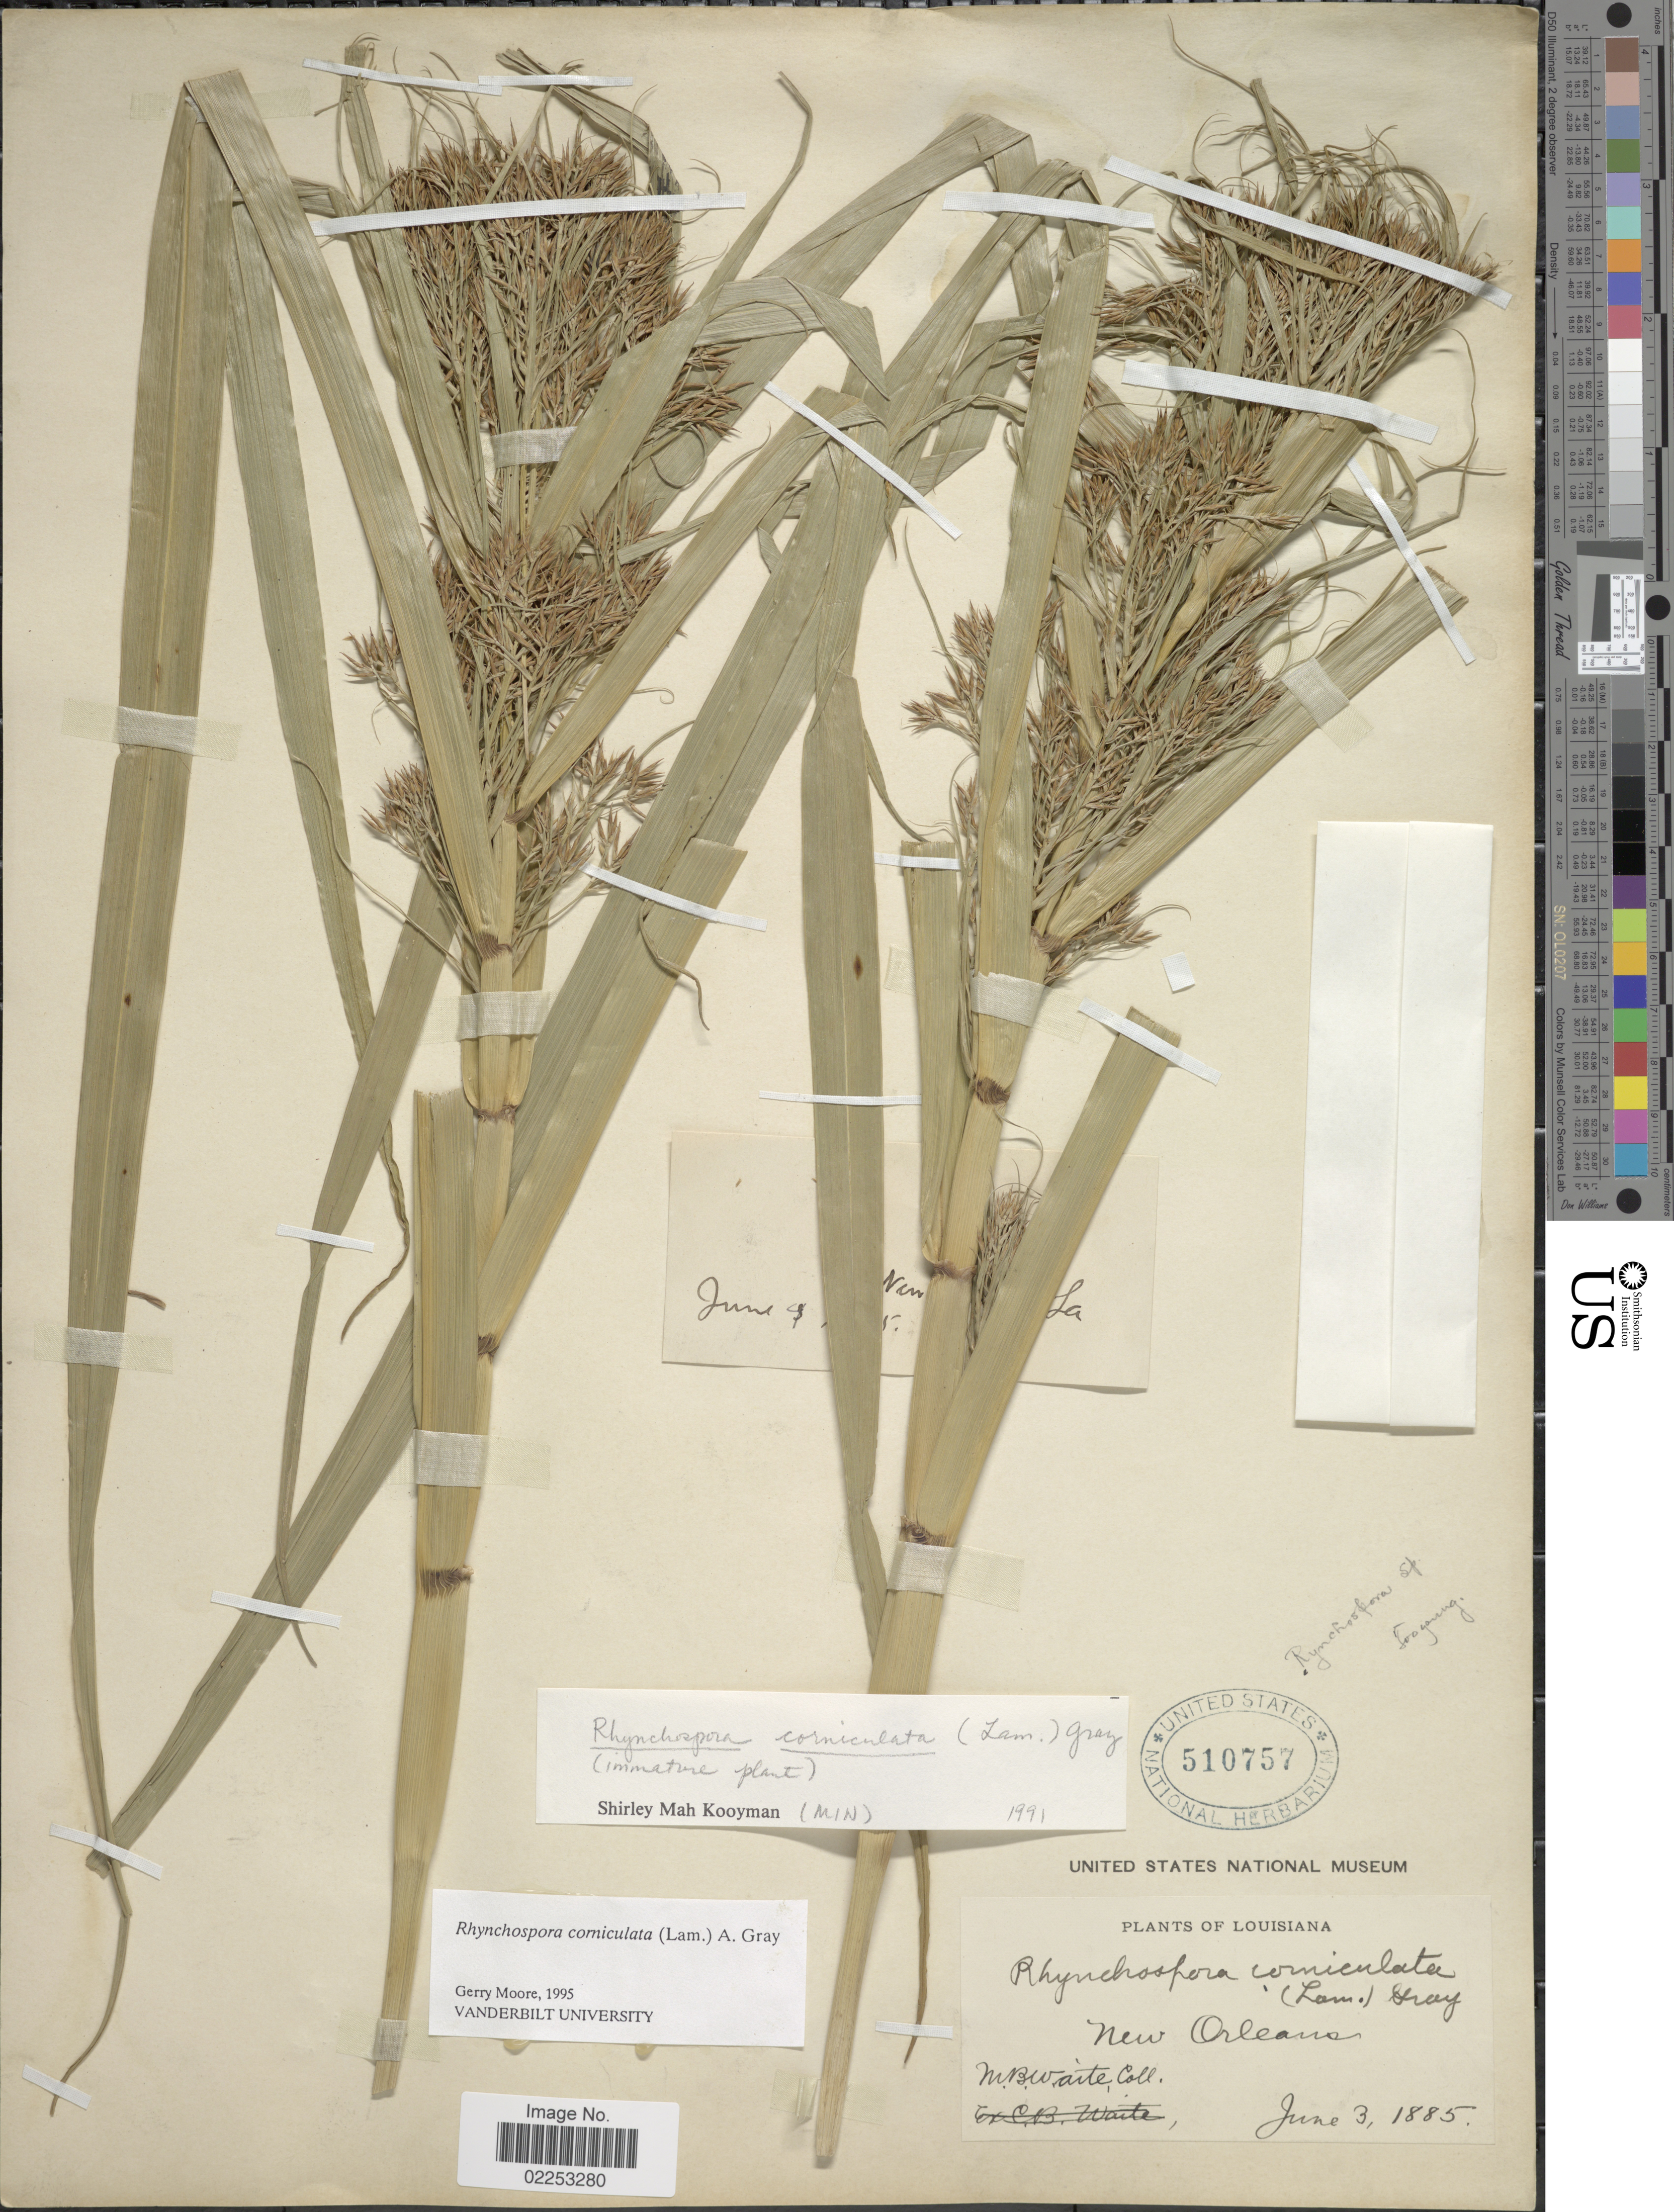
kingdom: Plantae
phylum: Tracheophyta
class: Liliopsida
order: Poales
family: Cyperaceae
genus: Rhynchospora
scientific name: Rhynchospora corniculata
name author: (Lam.) A. Gray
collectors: M. B. Waite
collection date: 1885-06-03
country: United States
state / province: Louisiana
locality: New Orleans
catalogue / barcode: US 510757